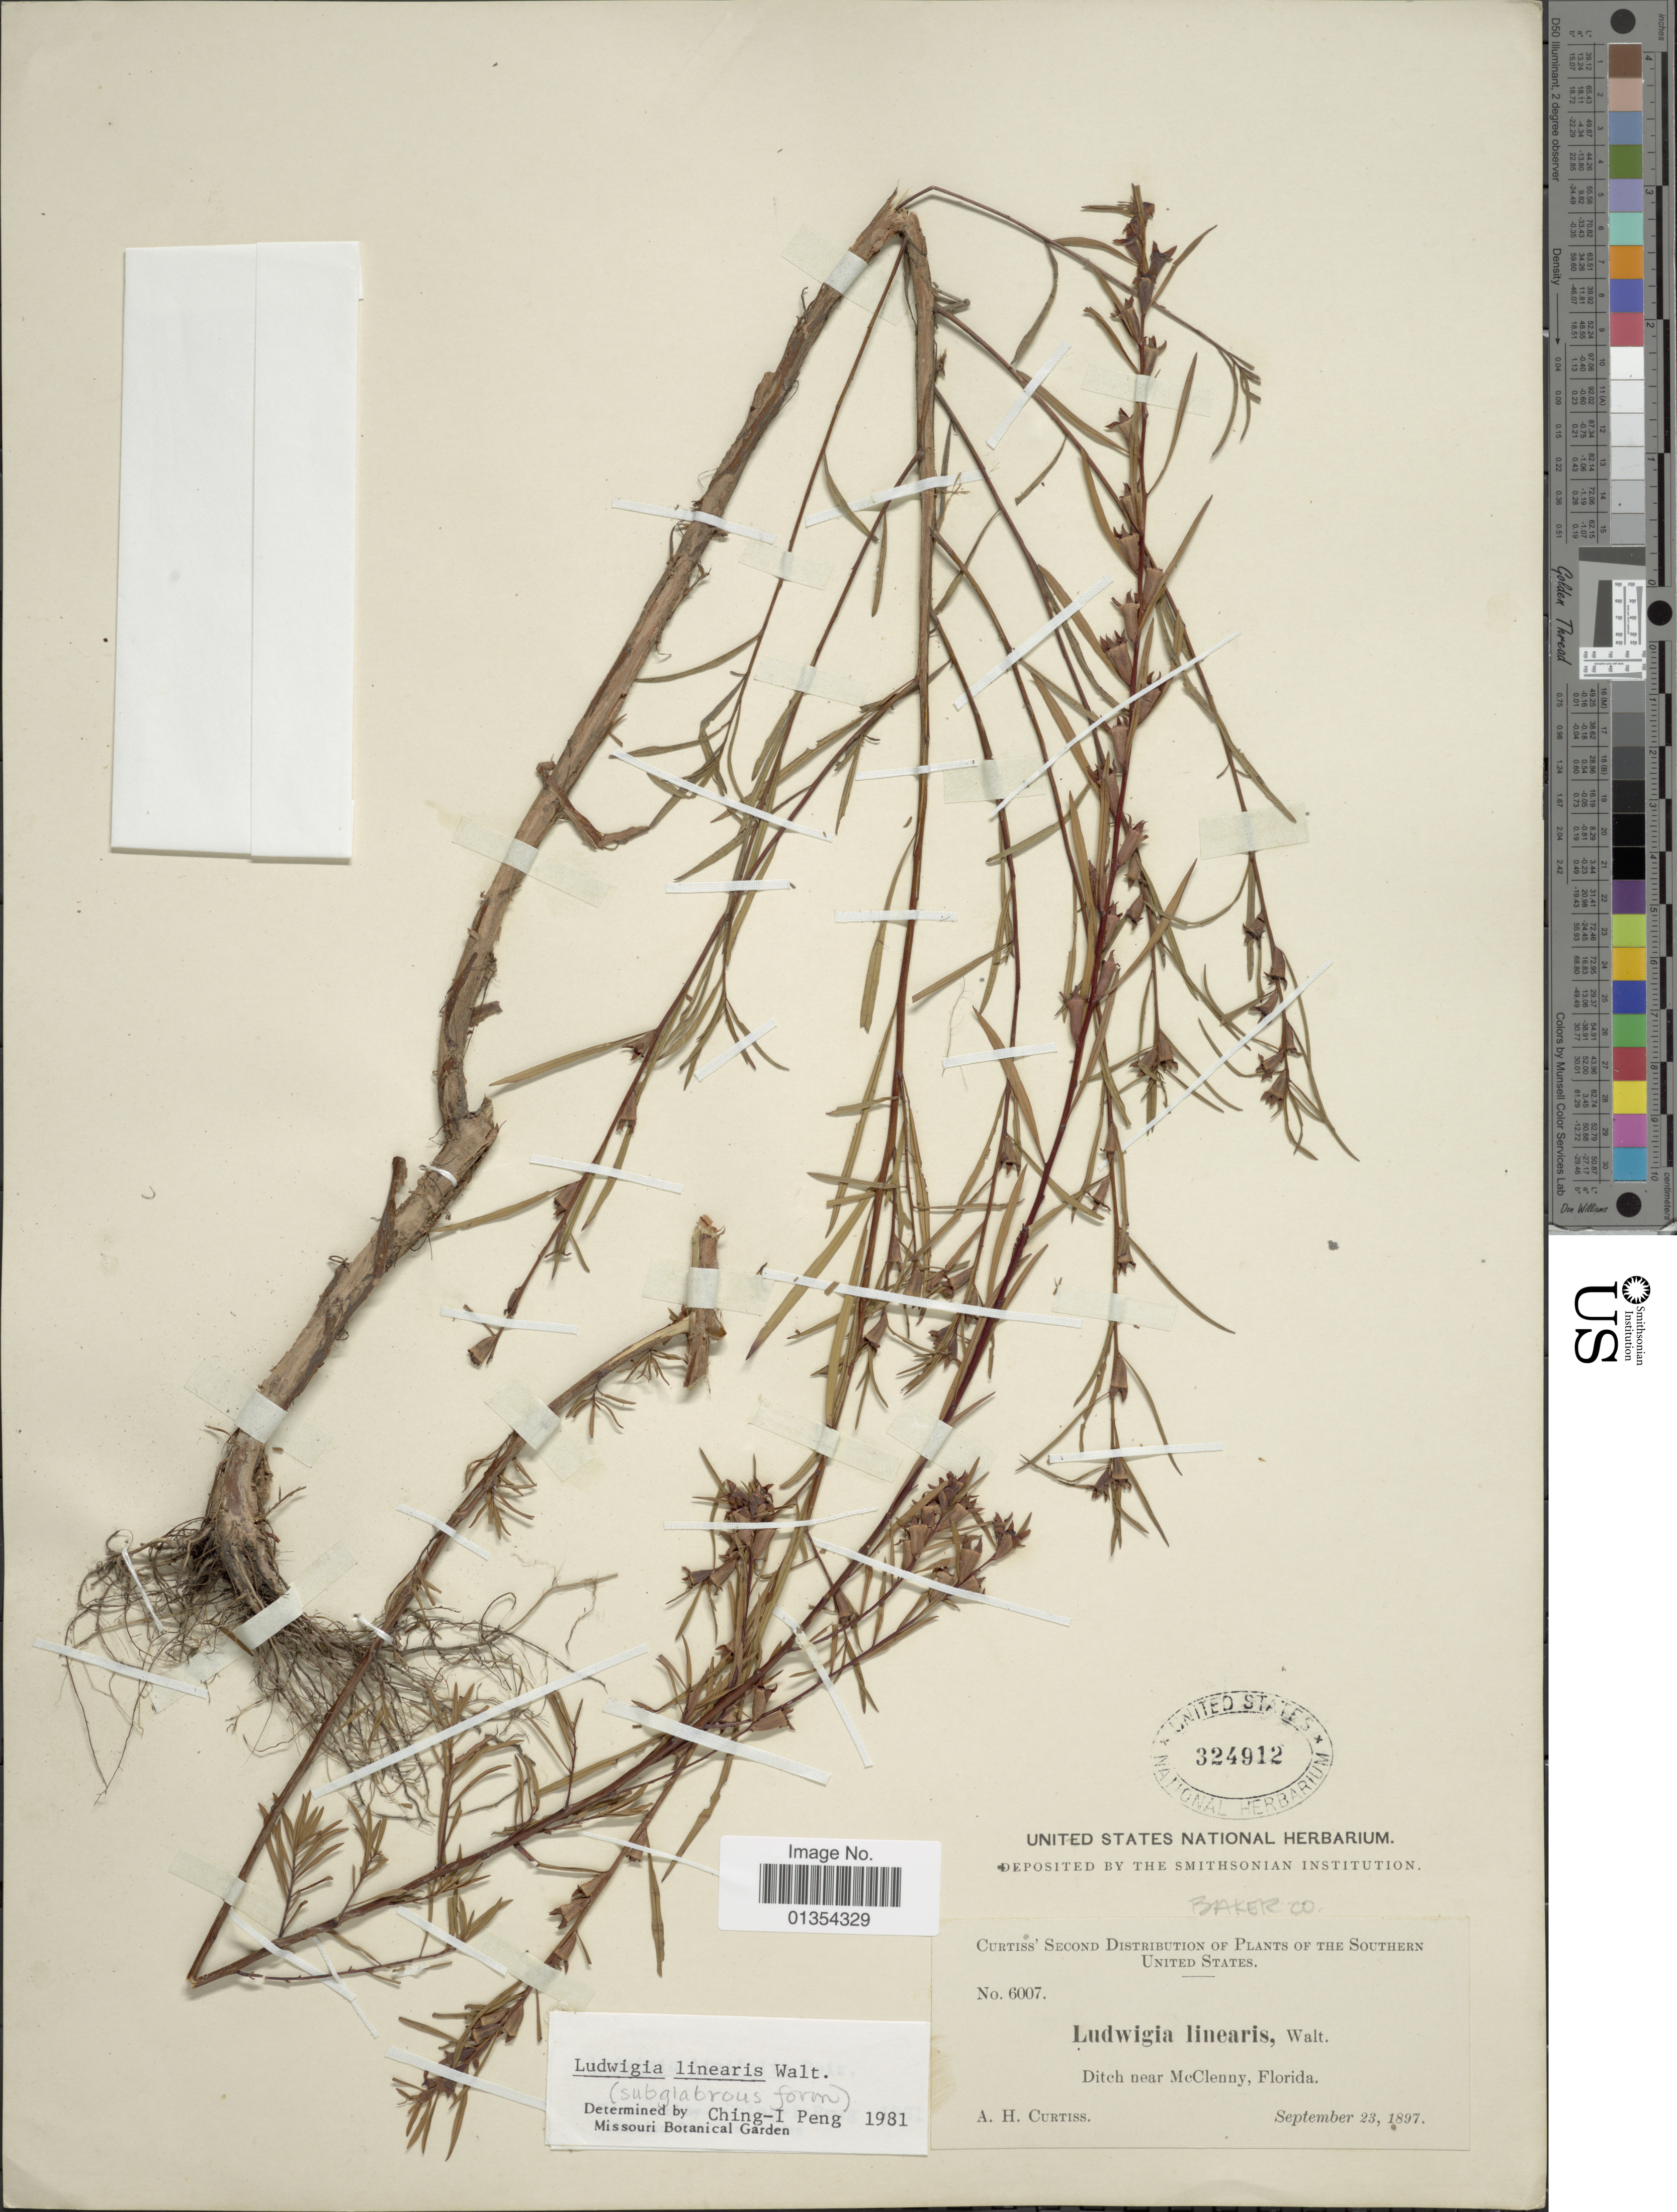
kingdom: Plantae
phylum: Tracheophyta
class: Magnoliopsida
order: Myrtales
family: Onagraceae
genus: Ludwigia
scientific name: Ludwigia linearis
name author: Walter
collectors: A. H. Curtiss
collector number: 6007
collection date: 1897-09-23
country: United States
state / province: Florida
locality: Baker Co. Ditch near McClenny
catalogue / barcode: US 324912